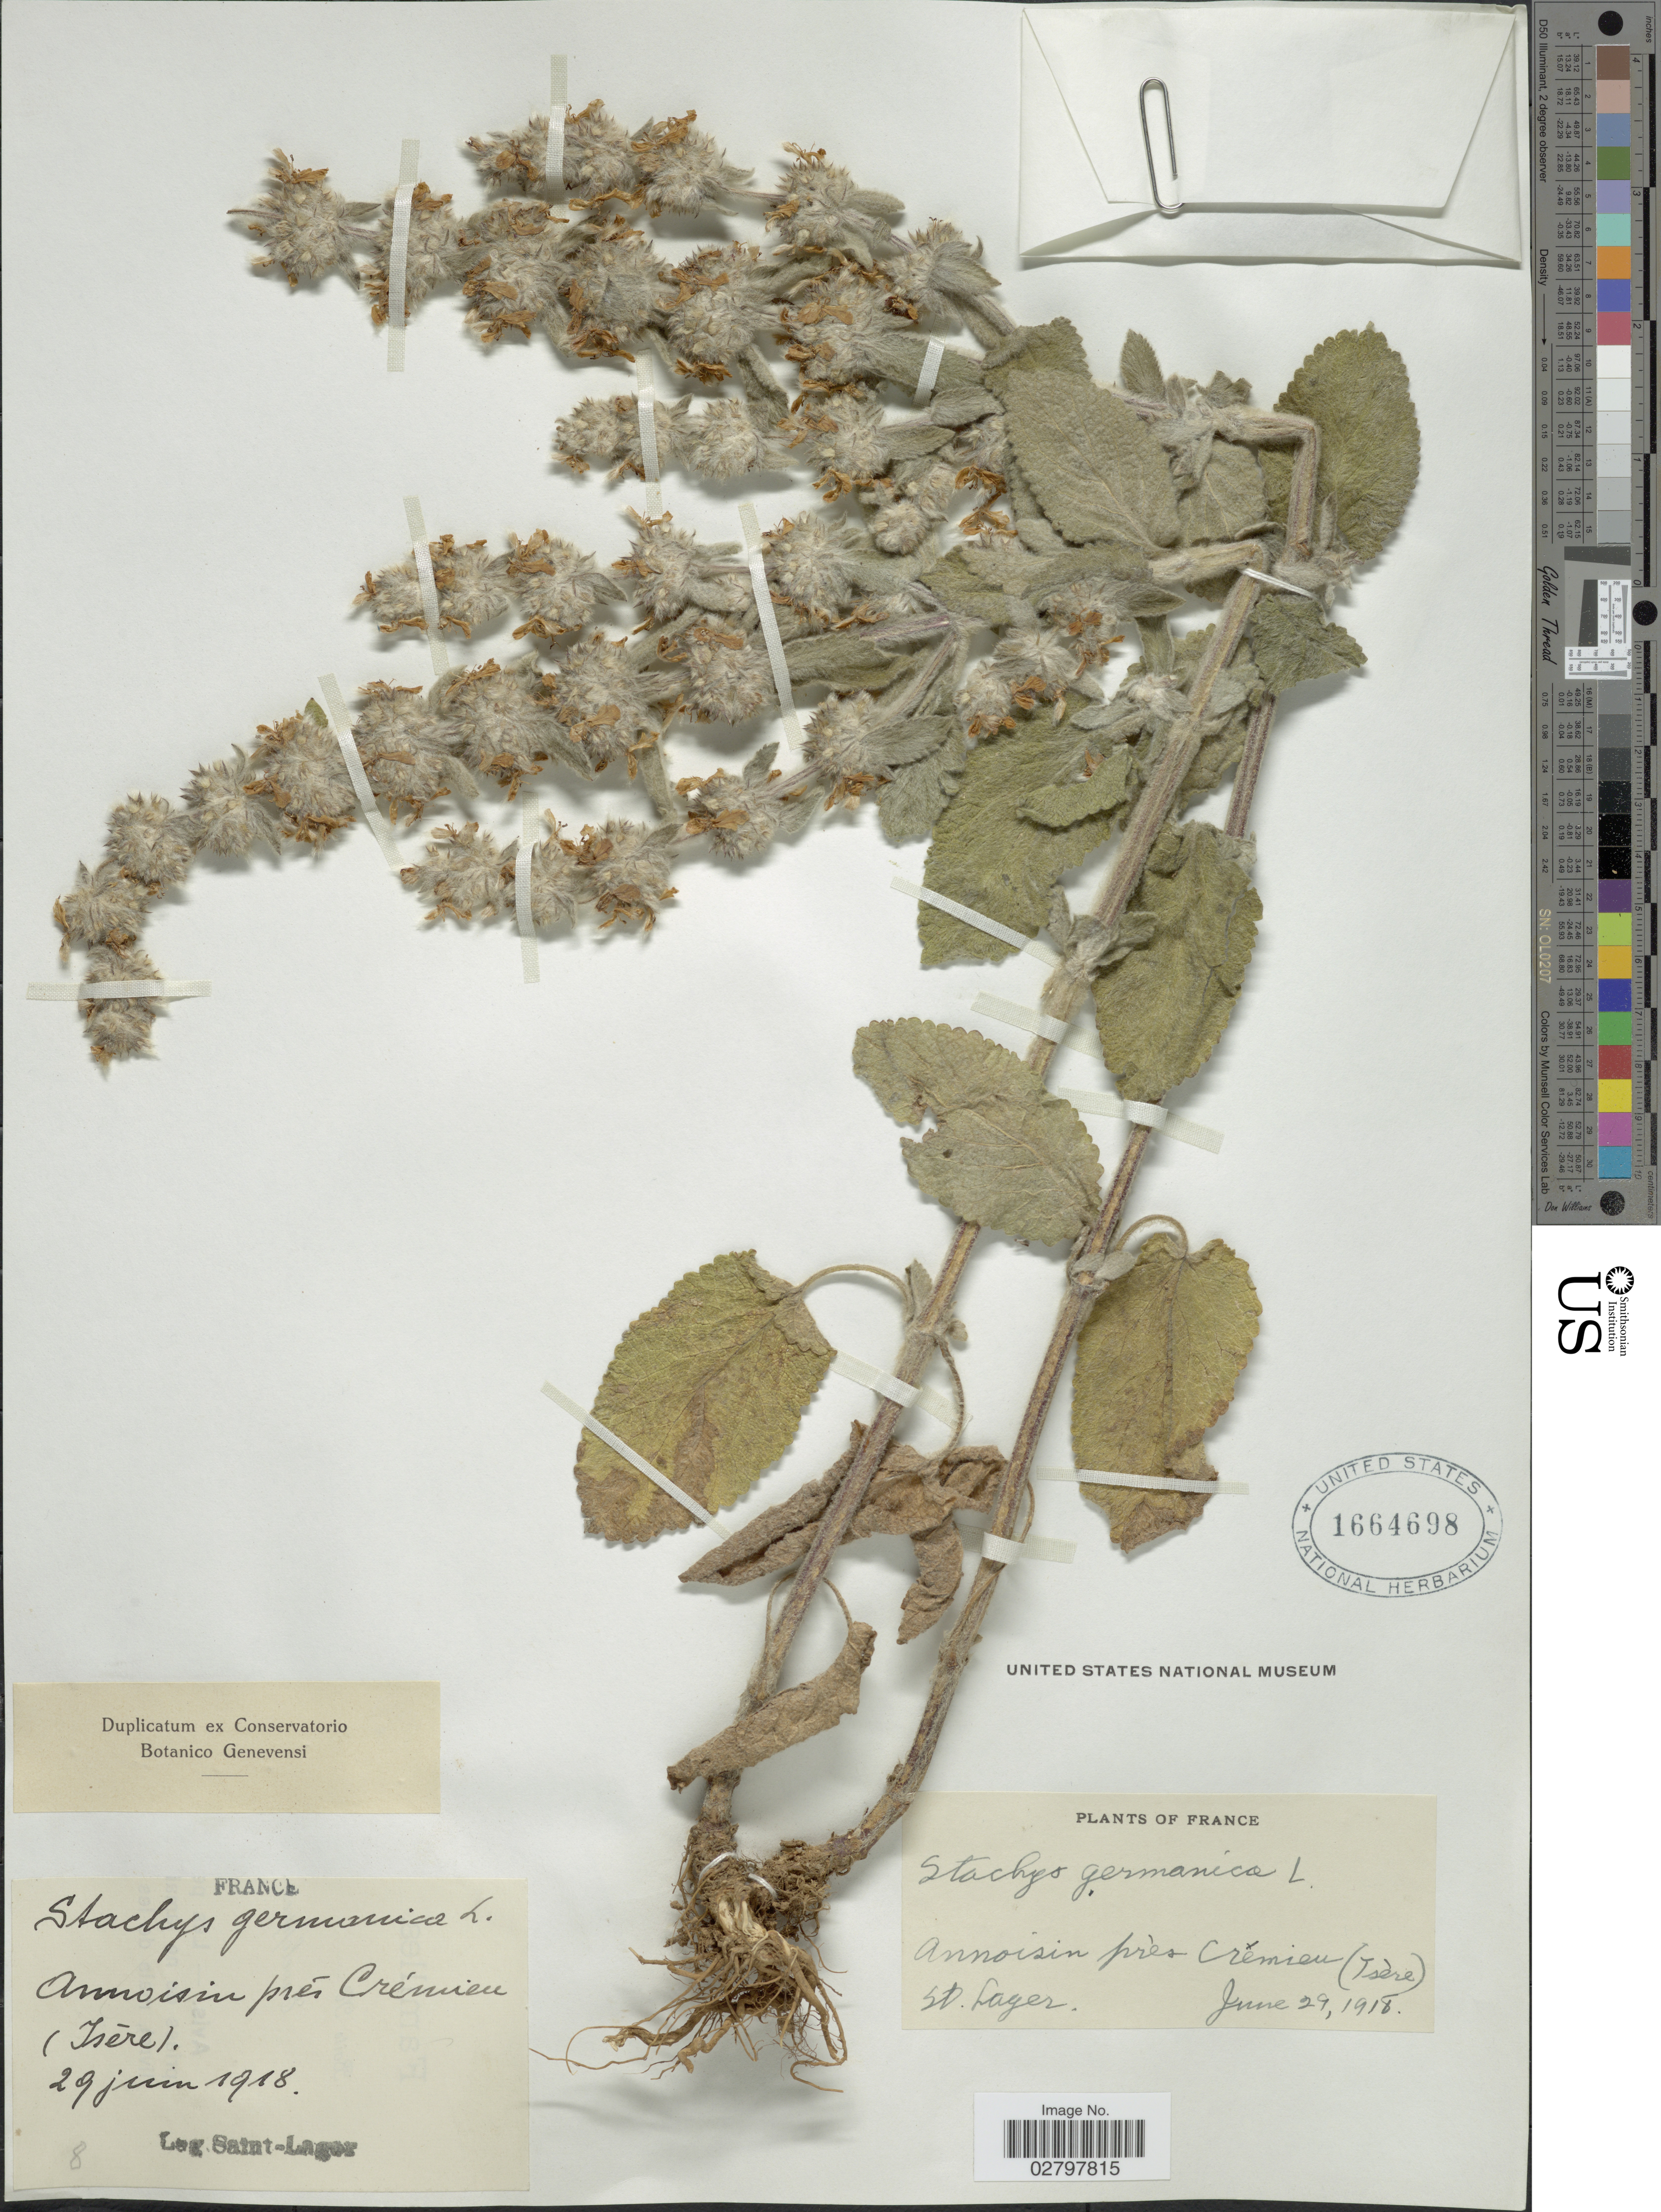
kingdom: Plantae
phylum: Tracheophyta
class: Magnoliopsida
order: Lamiales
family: Lamiaceae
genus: Stachys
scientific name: Stachys germanica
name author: L.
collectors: -. St. Lager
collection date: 1918-06-29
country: France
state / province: Auvergne-Rhône-Alpes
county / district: Isère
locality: Annoisin prés Crémieu (Isère).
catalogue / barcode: US 1664698